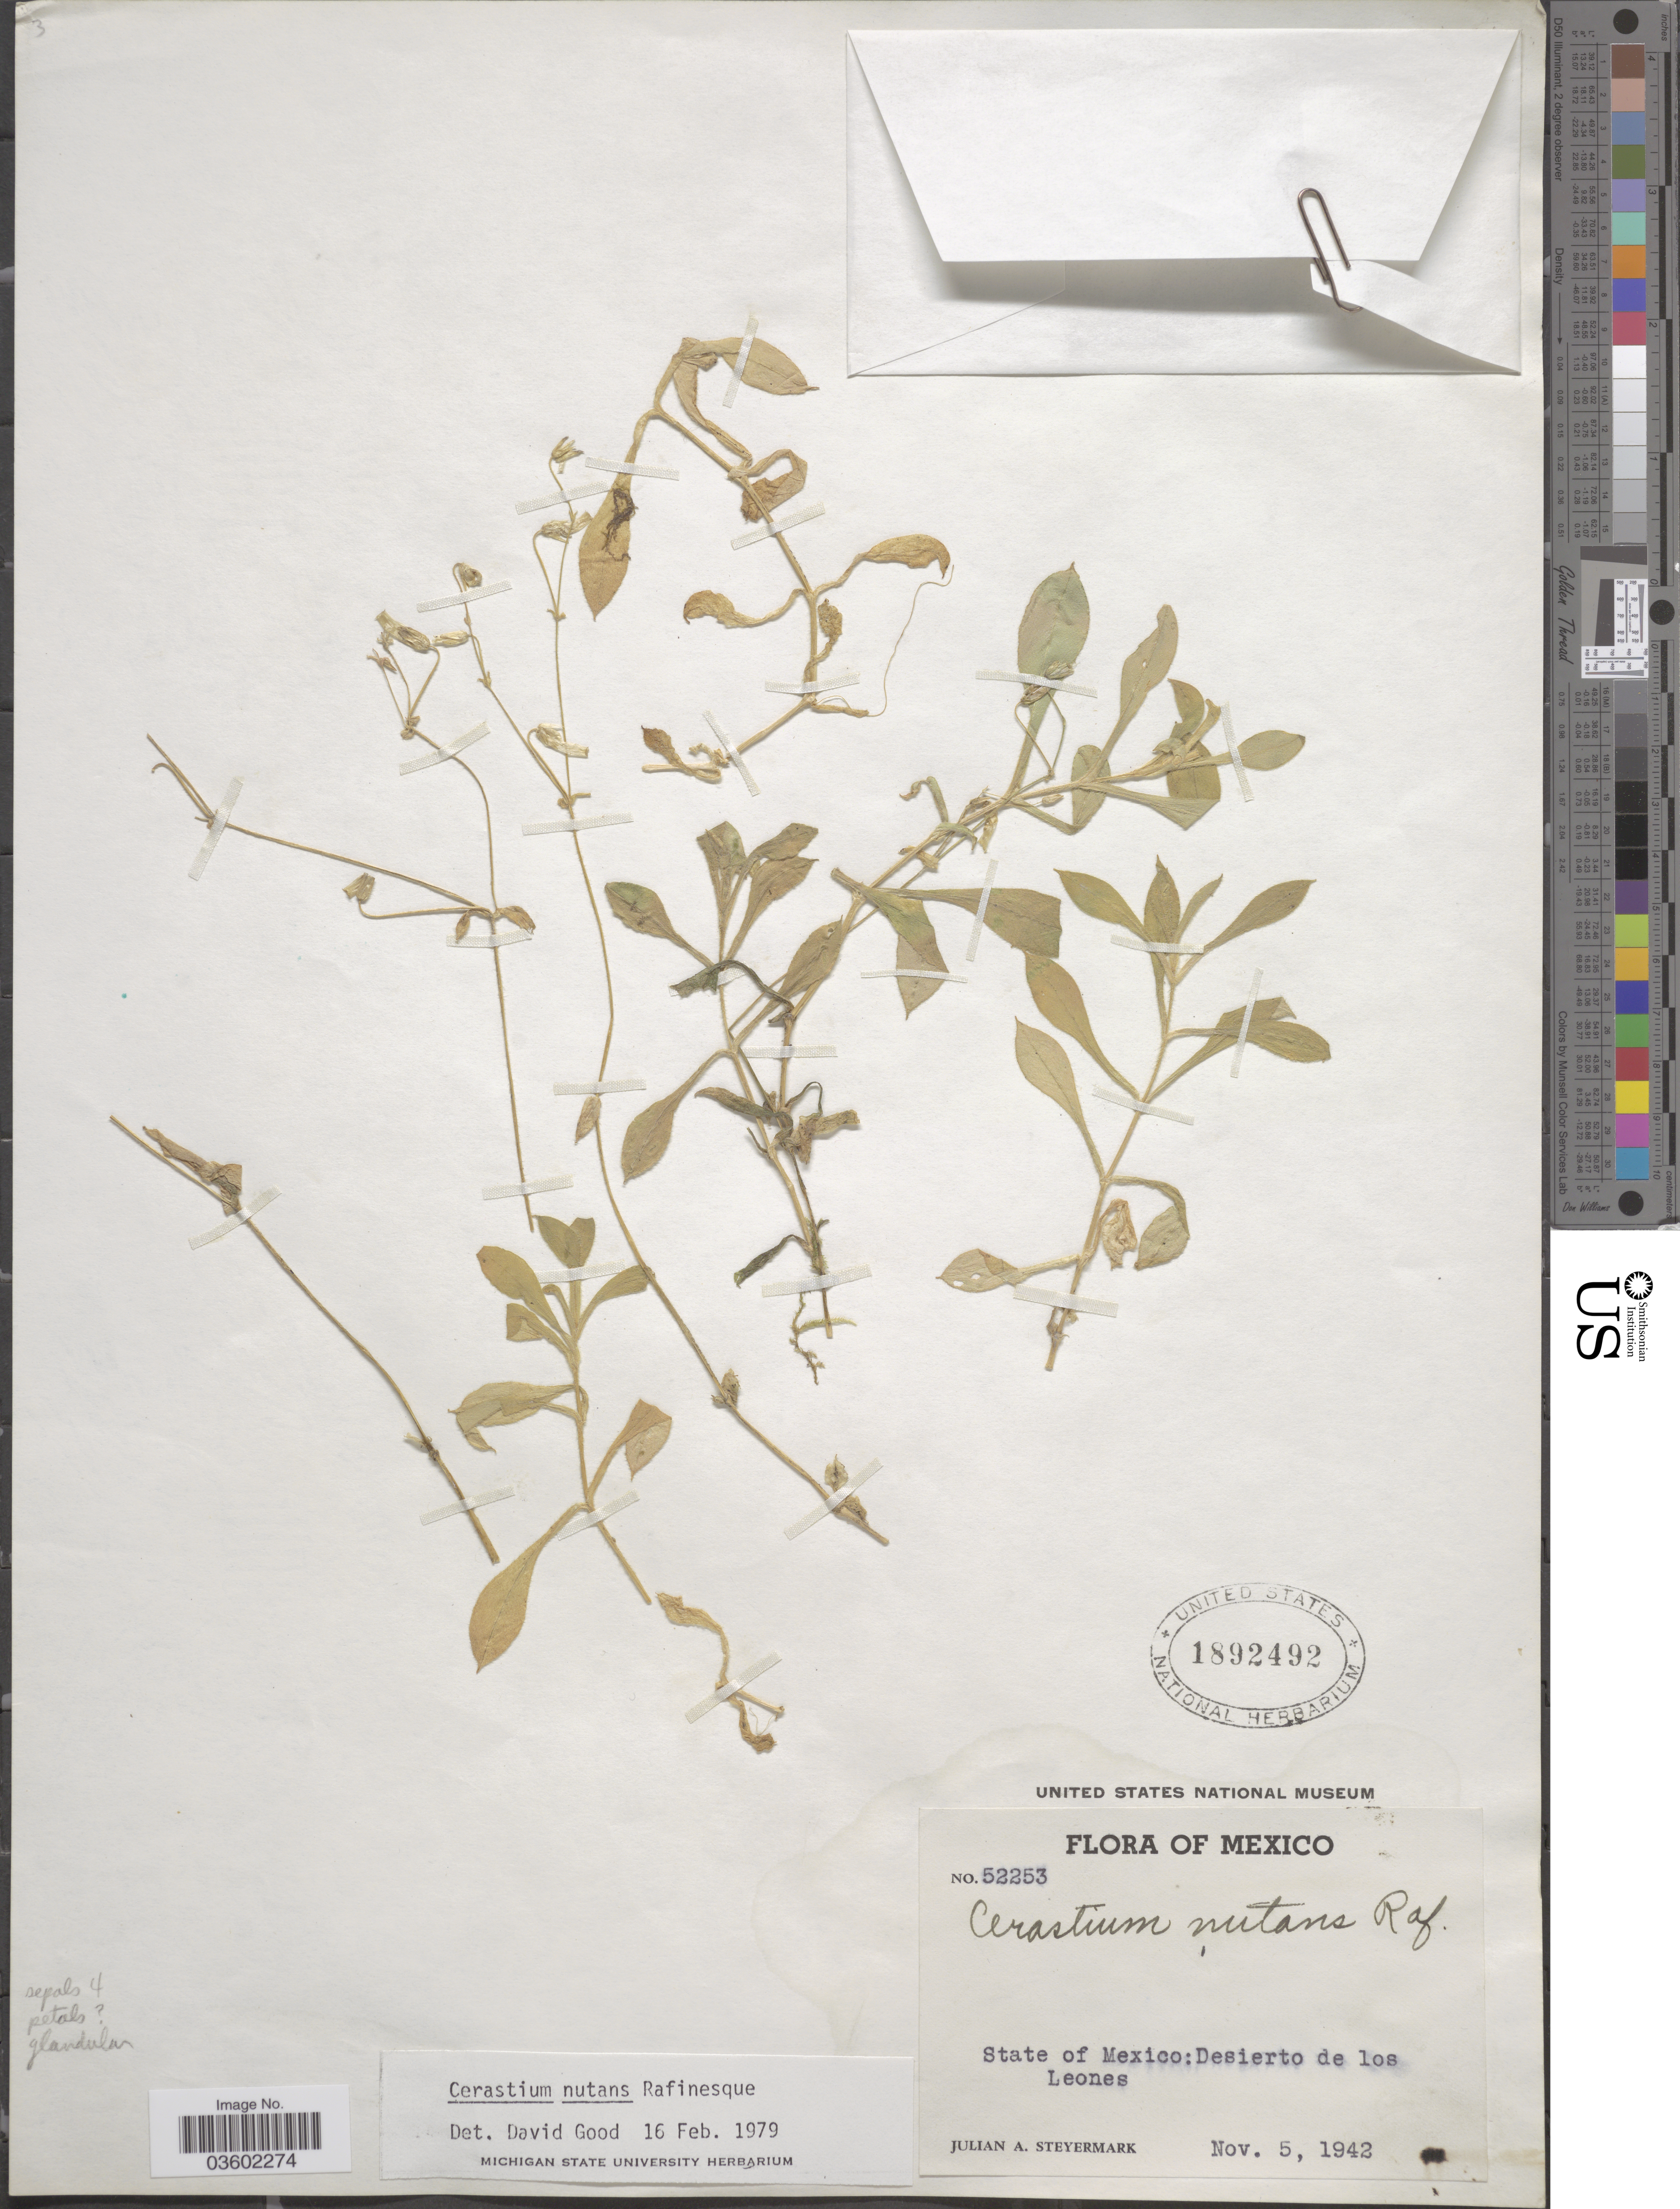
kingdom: Plantae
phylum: Tracheophyta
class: Magnoliopsida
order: Caryophyllales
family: Caryophyllaceae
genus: Cerastium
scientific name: Cerastium nutans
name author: Raf.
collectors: J. Steyermark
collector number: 52253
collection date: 1942-11-05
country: Mexico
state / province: México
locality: Desierto de los Leones.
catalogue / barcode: US 1892492